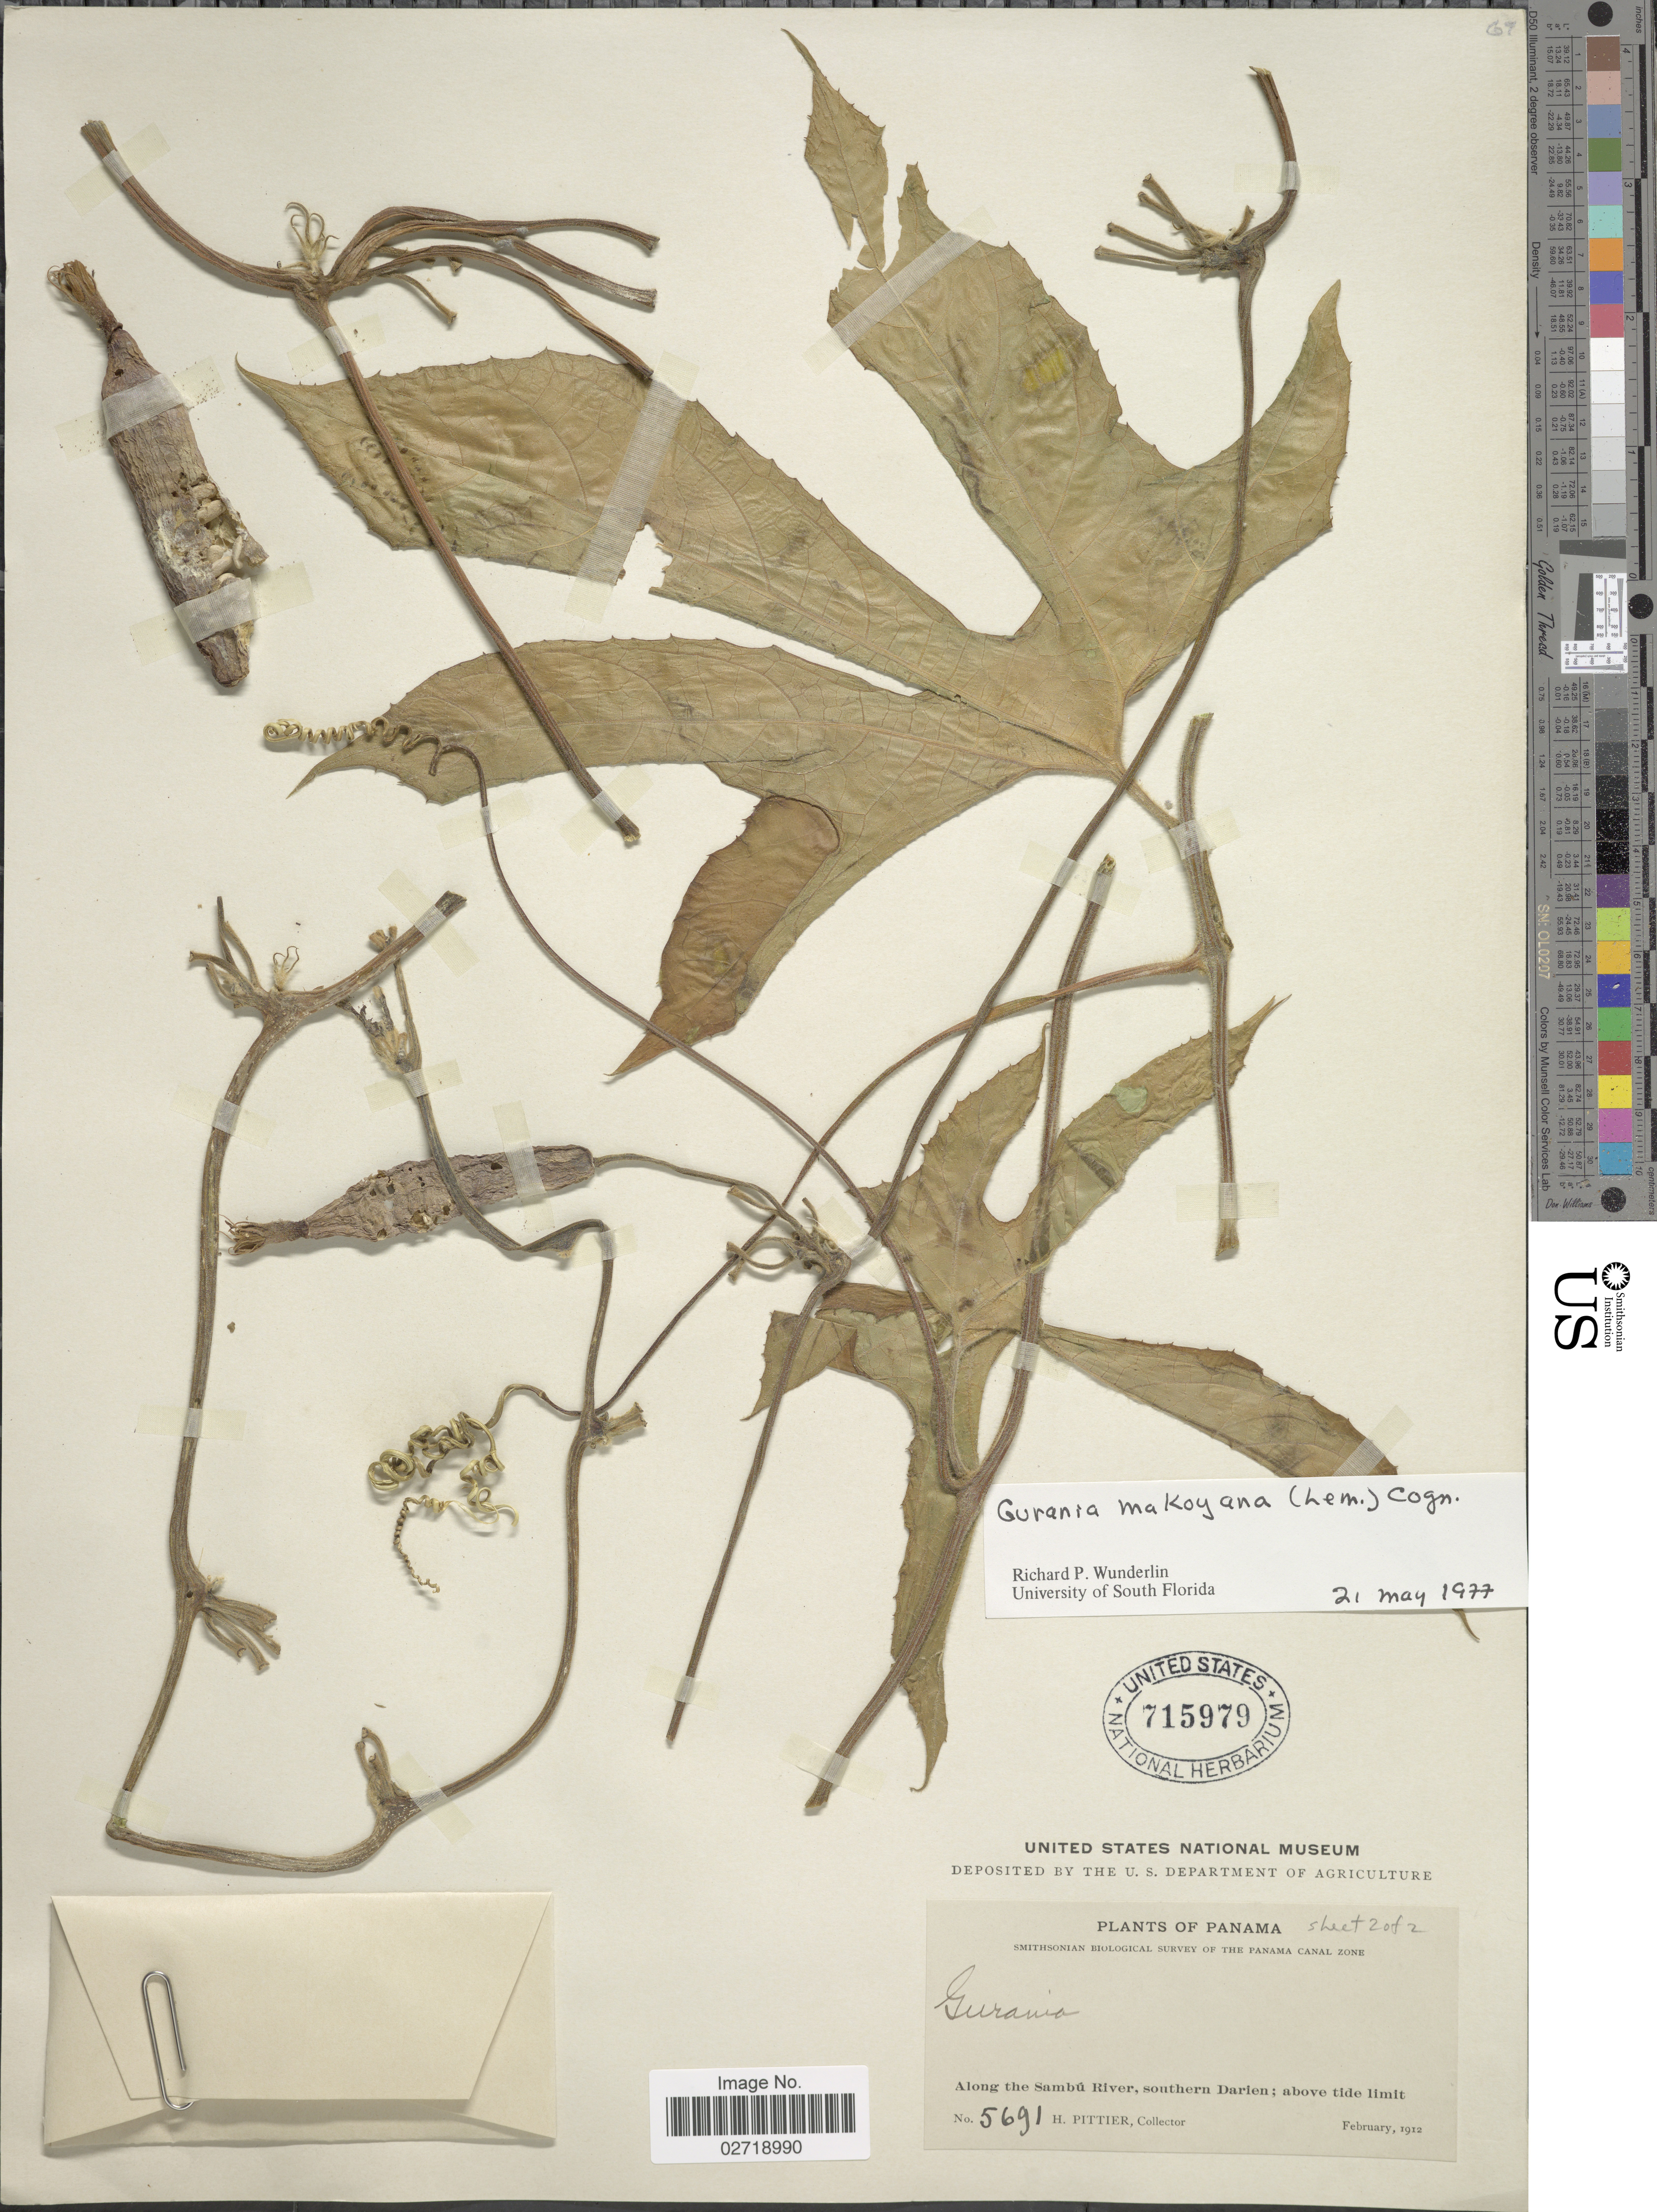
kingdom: Plantae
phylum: Tracheophyta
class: Magnoliopsida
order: Cucurbitales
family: Cucurbitaceae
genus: Gurania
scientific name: Gurania makoyana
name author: (Lem.) Cogn.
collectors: H. F. Pittier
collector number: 5691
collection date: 1912-02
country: Panama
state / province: Darién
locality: Along the Sambu River, southern Darien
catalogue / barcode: US 715979